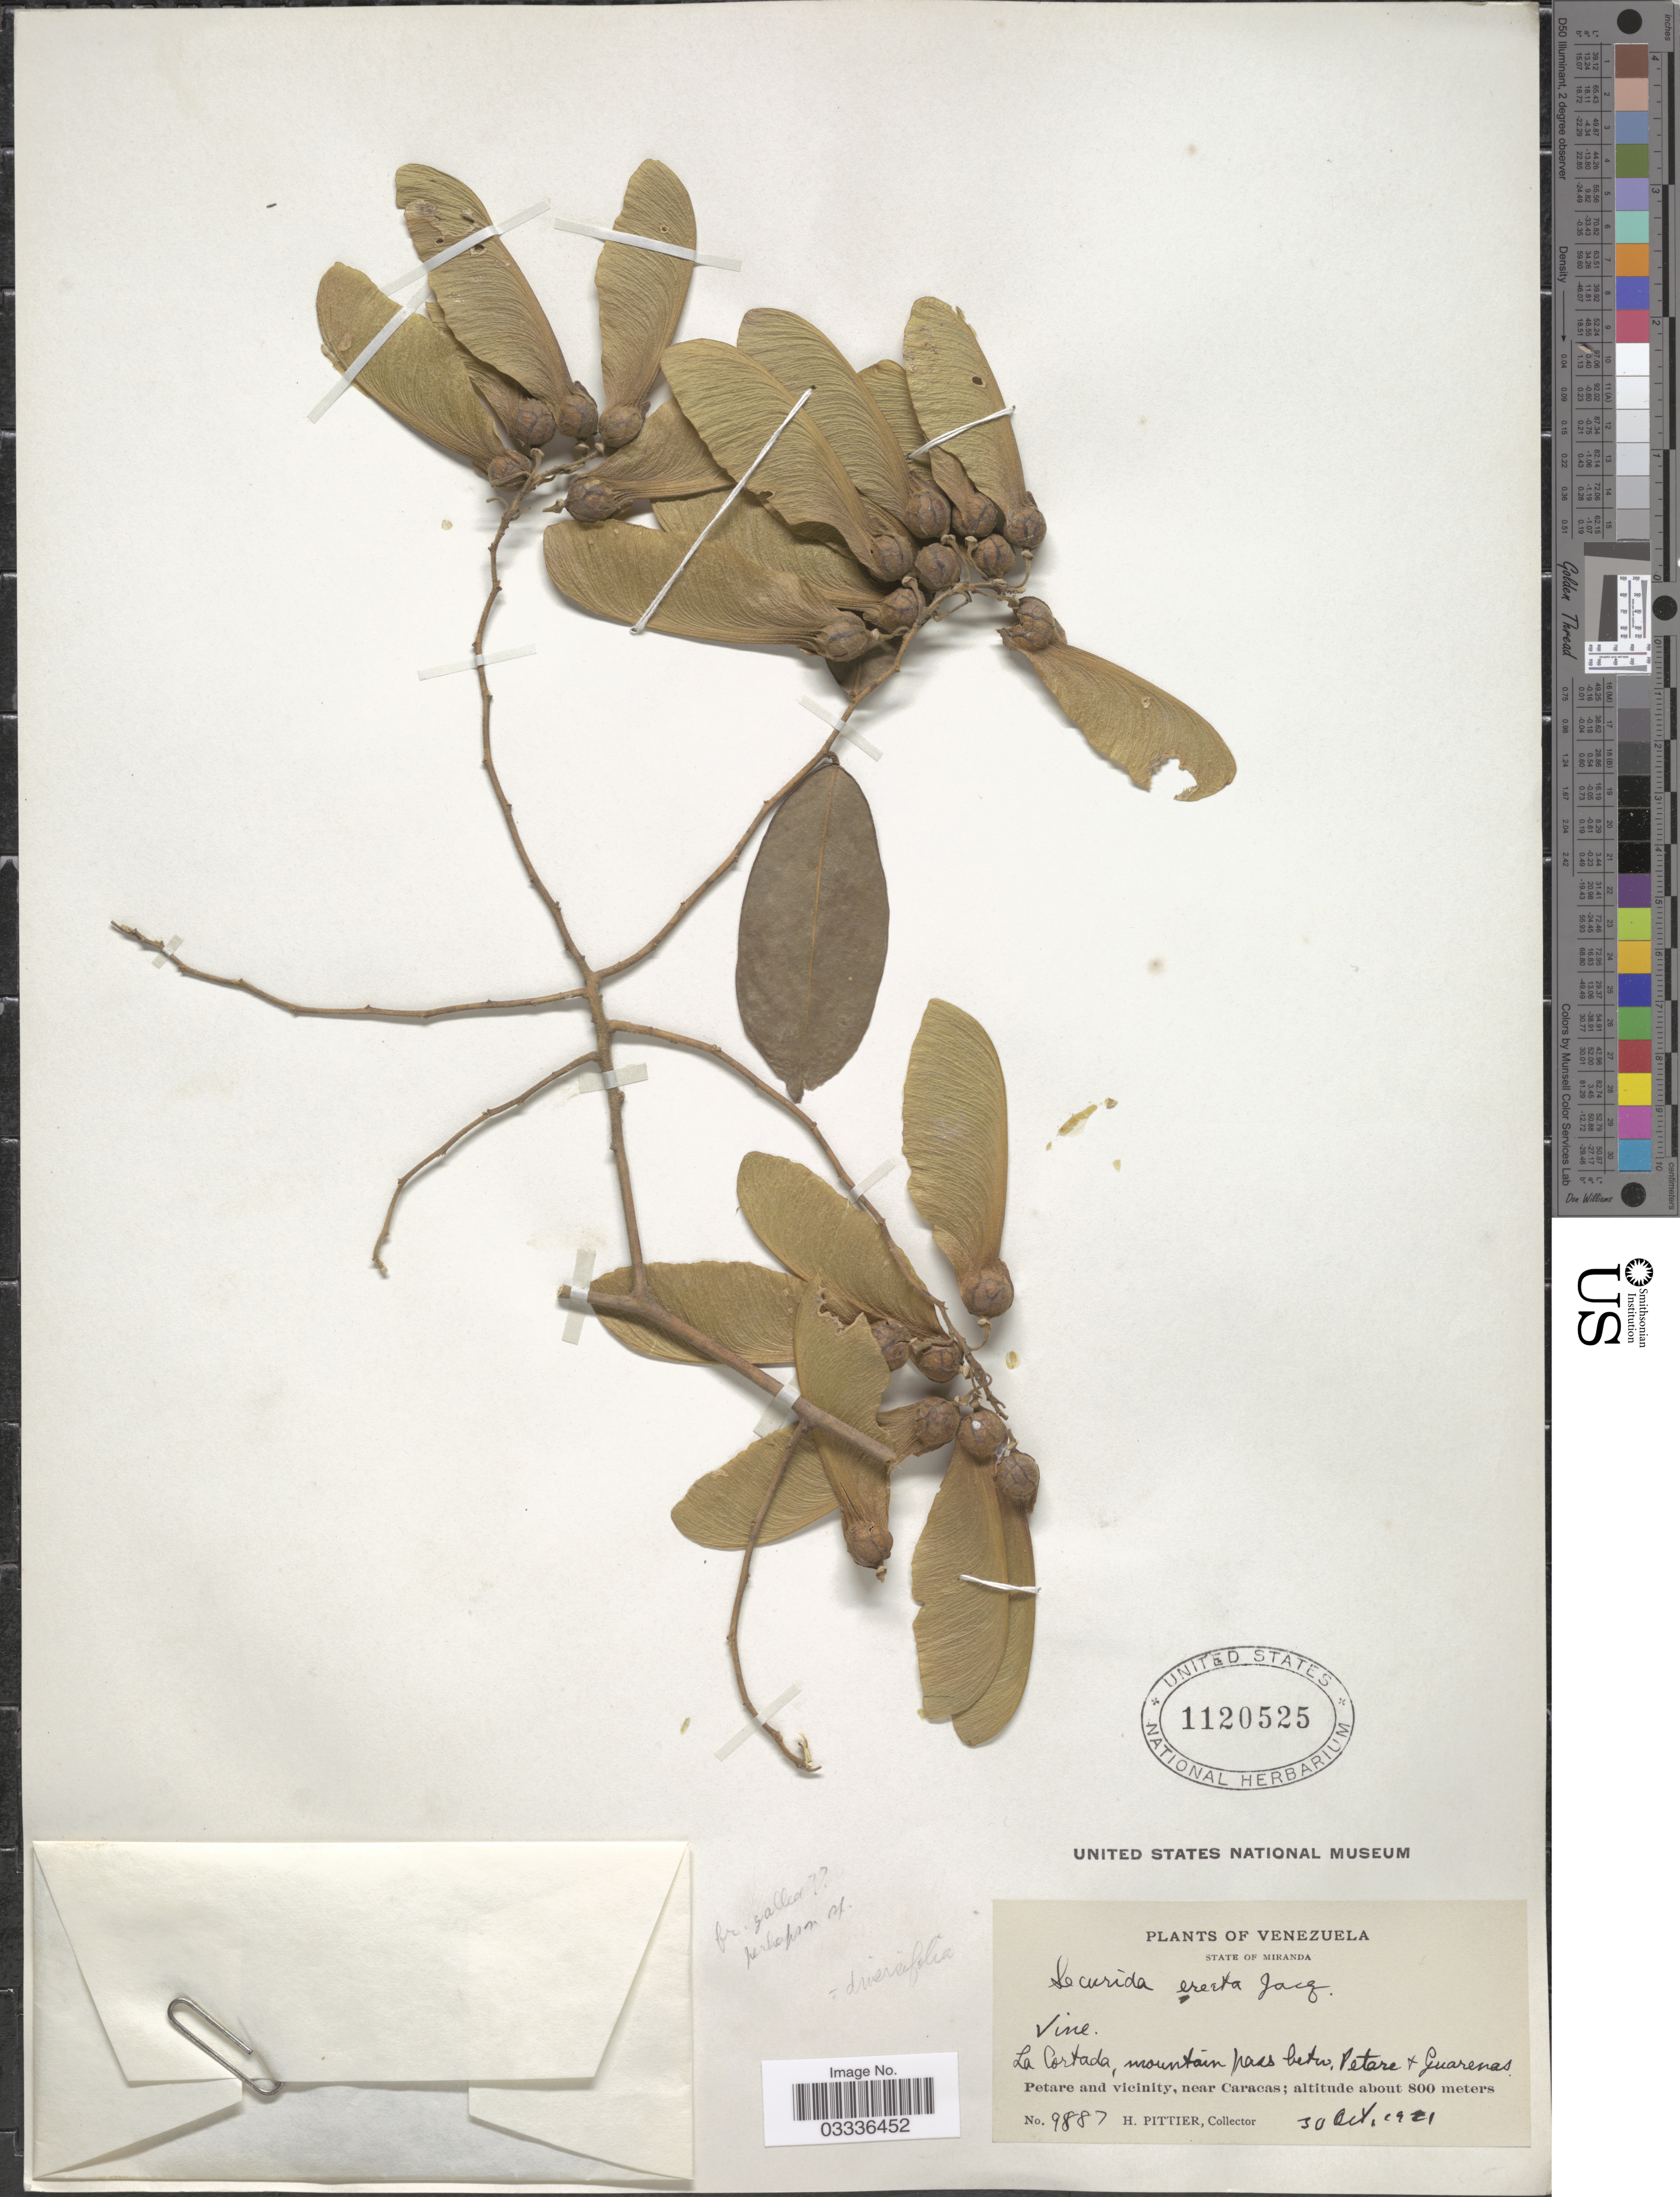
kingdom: Plantae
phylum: Tracheophyta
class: Magnoliopsida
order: Fabales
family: Polygalaceae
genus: Securidaca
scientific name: Securidaca fendleri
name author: Chodat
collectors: H. F. Pittier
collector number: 9887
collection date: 1921-10-30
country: Venezuela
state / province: Miranda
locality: La Cortada, mountain pass betw. Petare & Guarenas. Petare and vicinity, near Caracas.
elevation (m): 800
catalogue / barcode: US 1120525